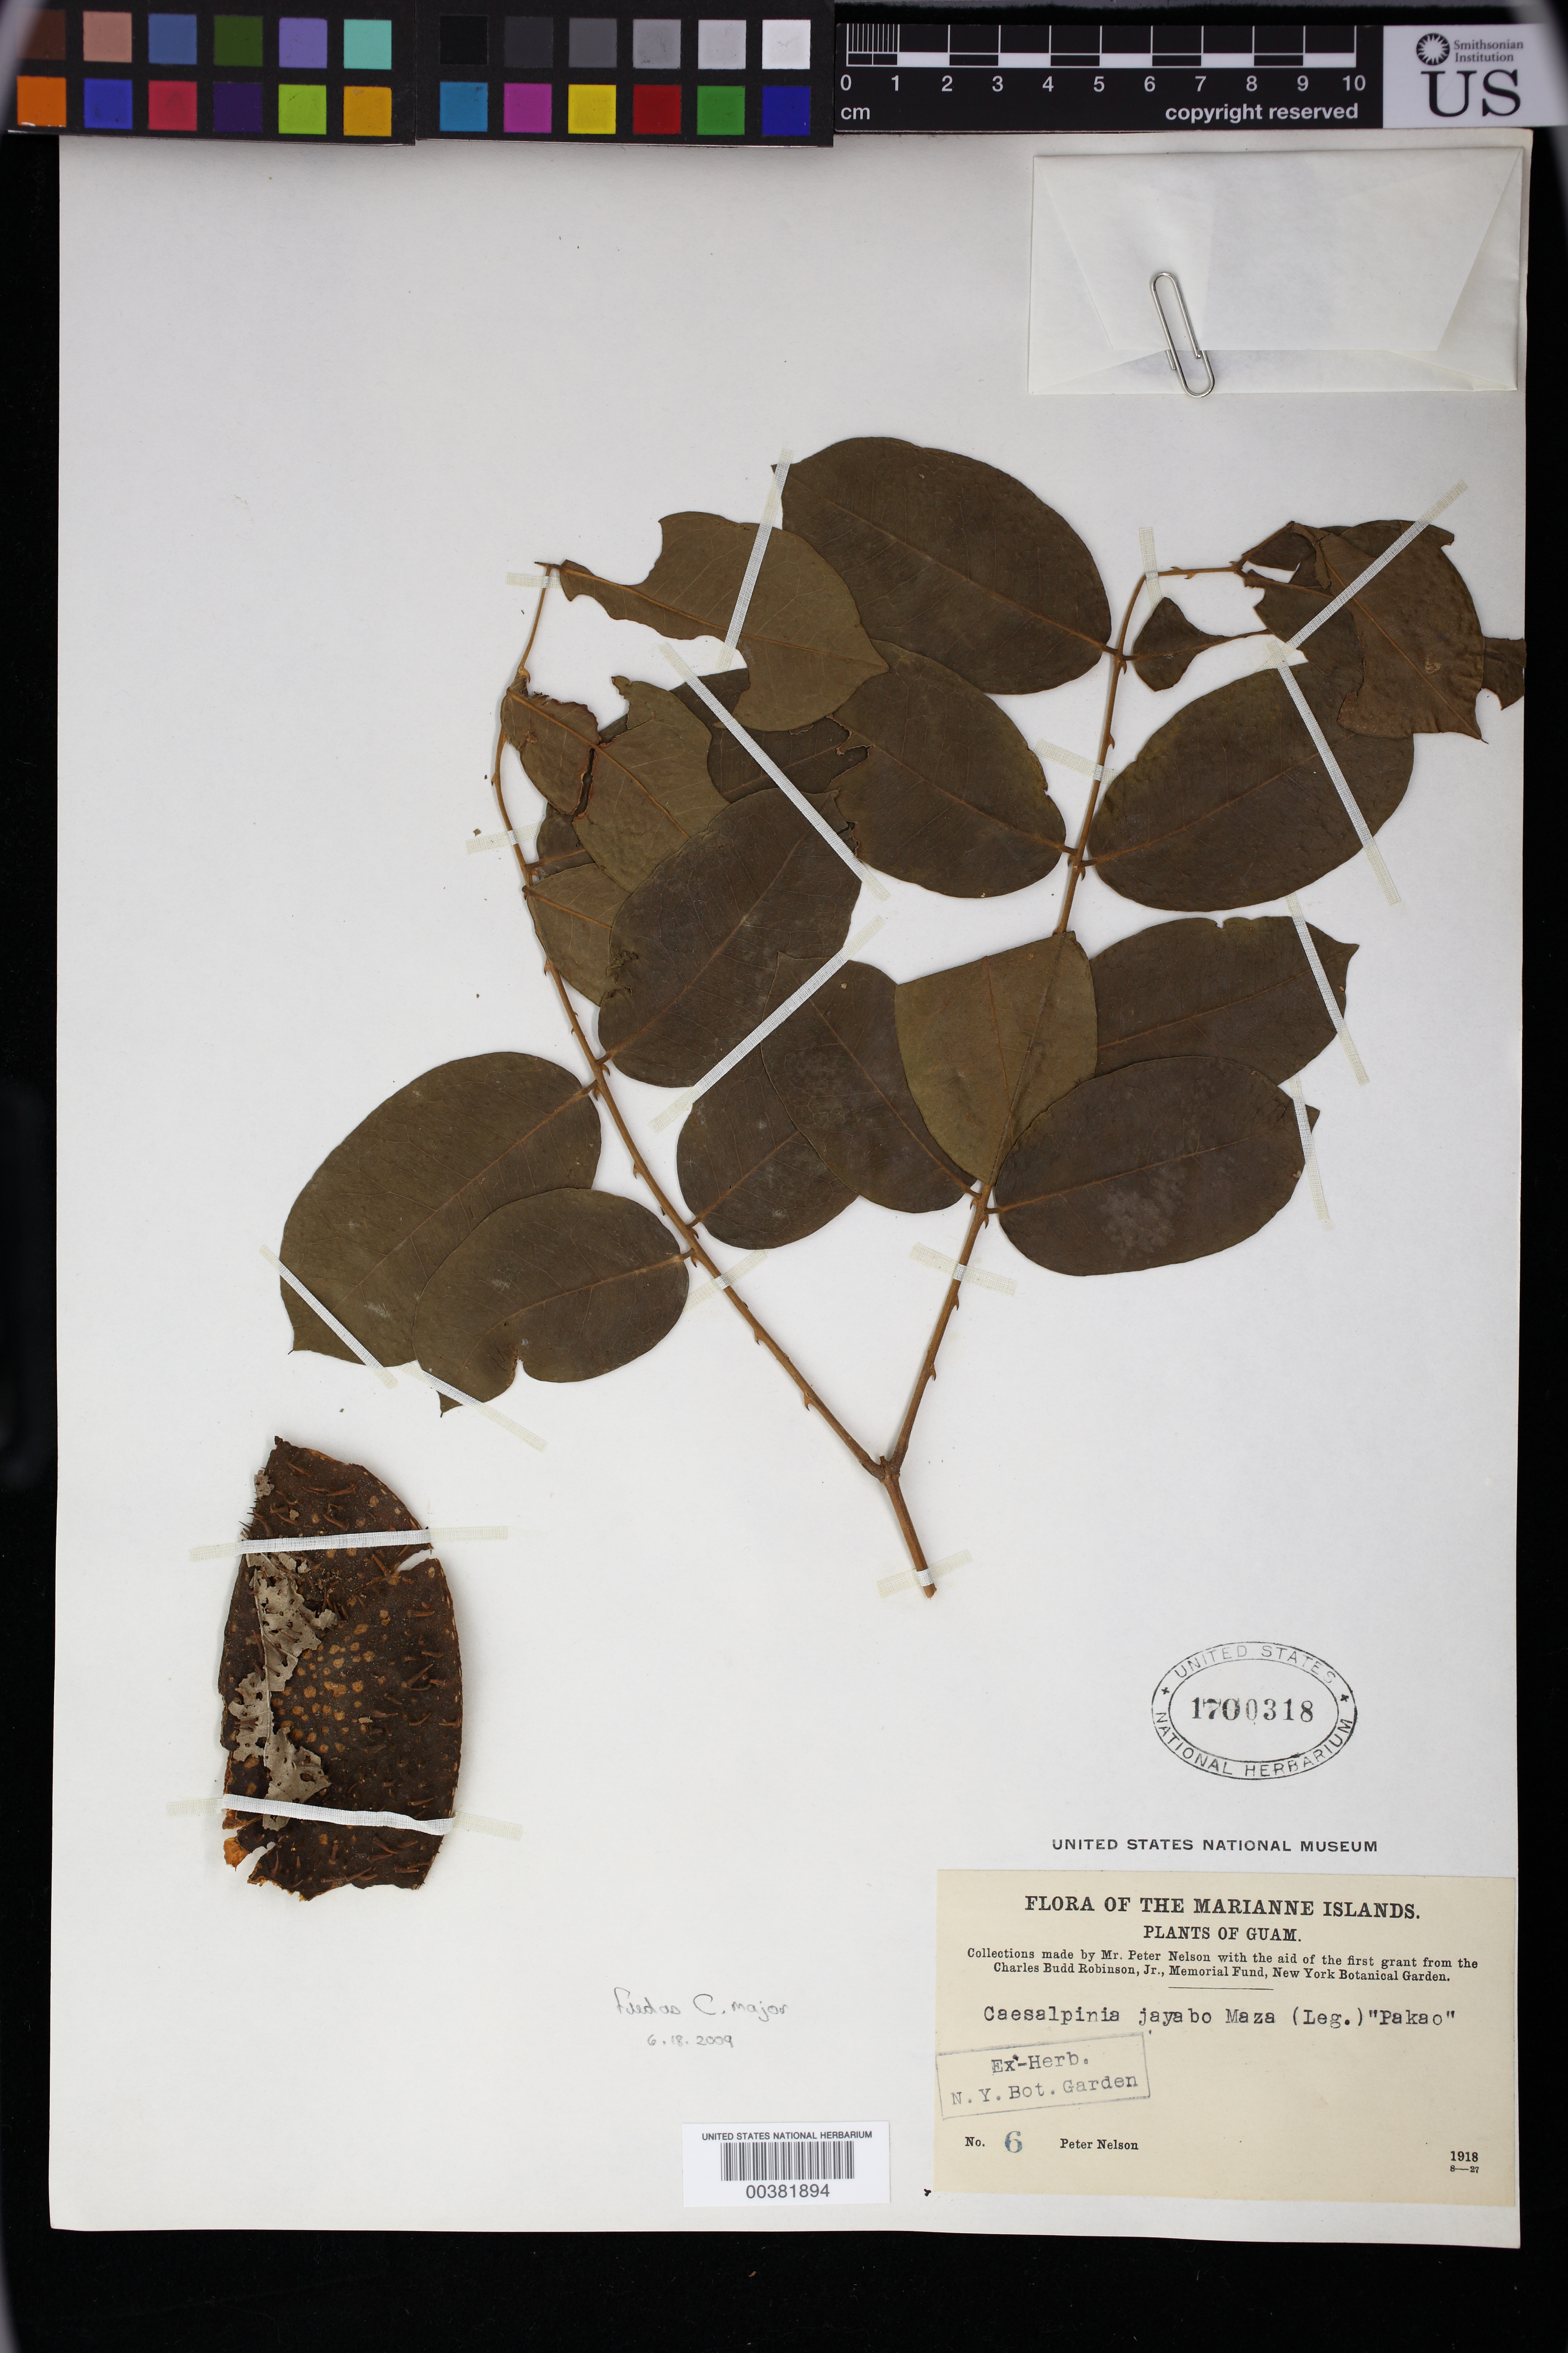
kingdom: Plantae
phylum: Tracheophyta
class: Magnoliopsida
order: Fabales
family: Fabaceae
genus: Guilandina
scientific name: Guilandina major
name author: (Medik.) Small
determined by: Wagner, W. L., (BOT), Smithsonian Institution - National Museum of Natural History (UNITED STATES)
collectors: P. Nelson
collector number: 6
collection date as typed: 1918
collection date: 1918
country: Guam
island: Guam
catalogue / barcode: US 1700318